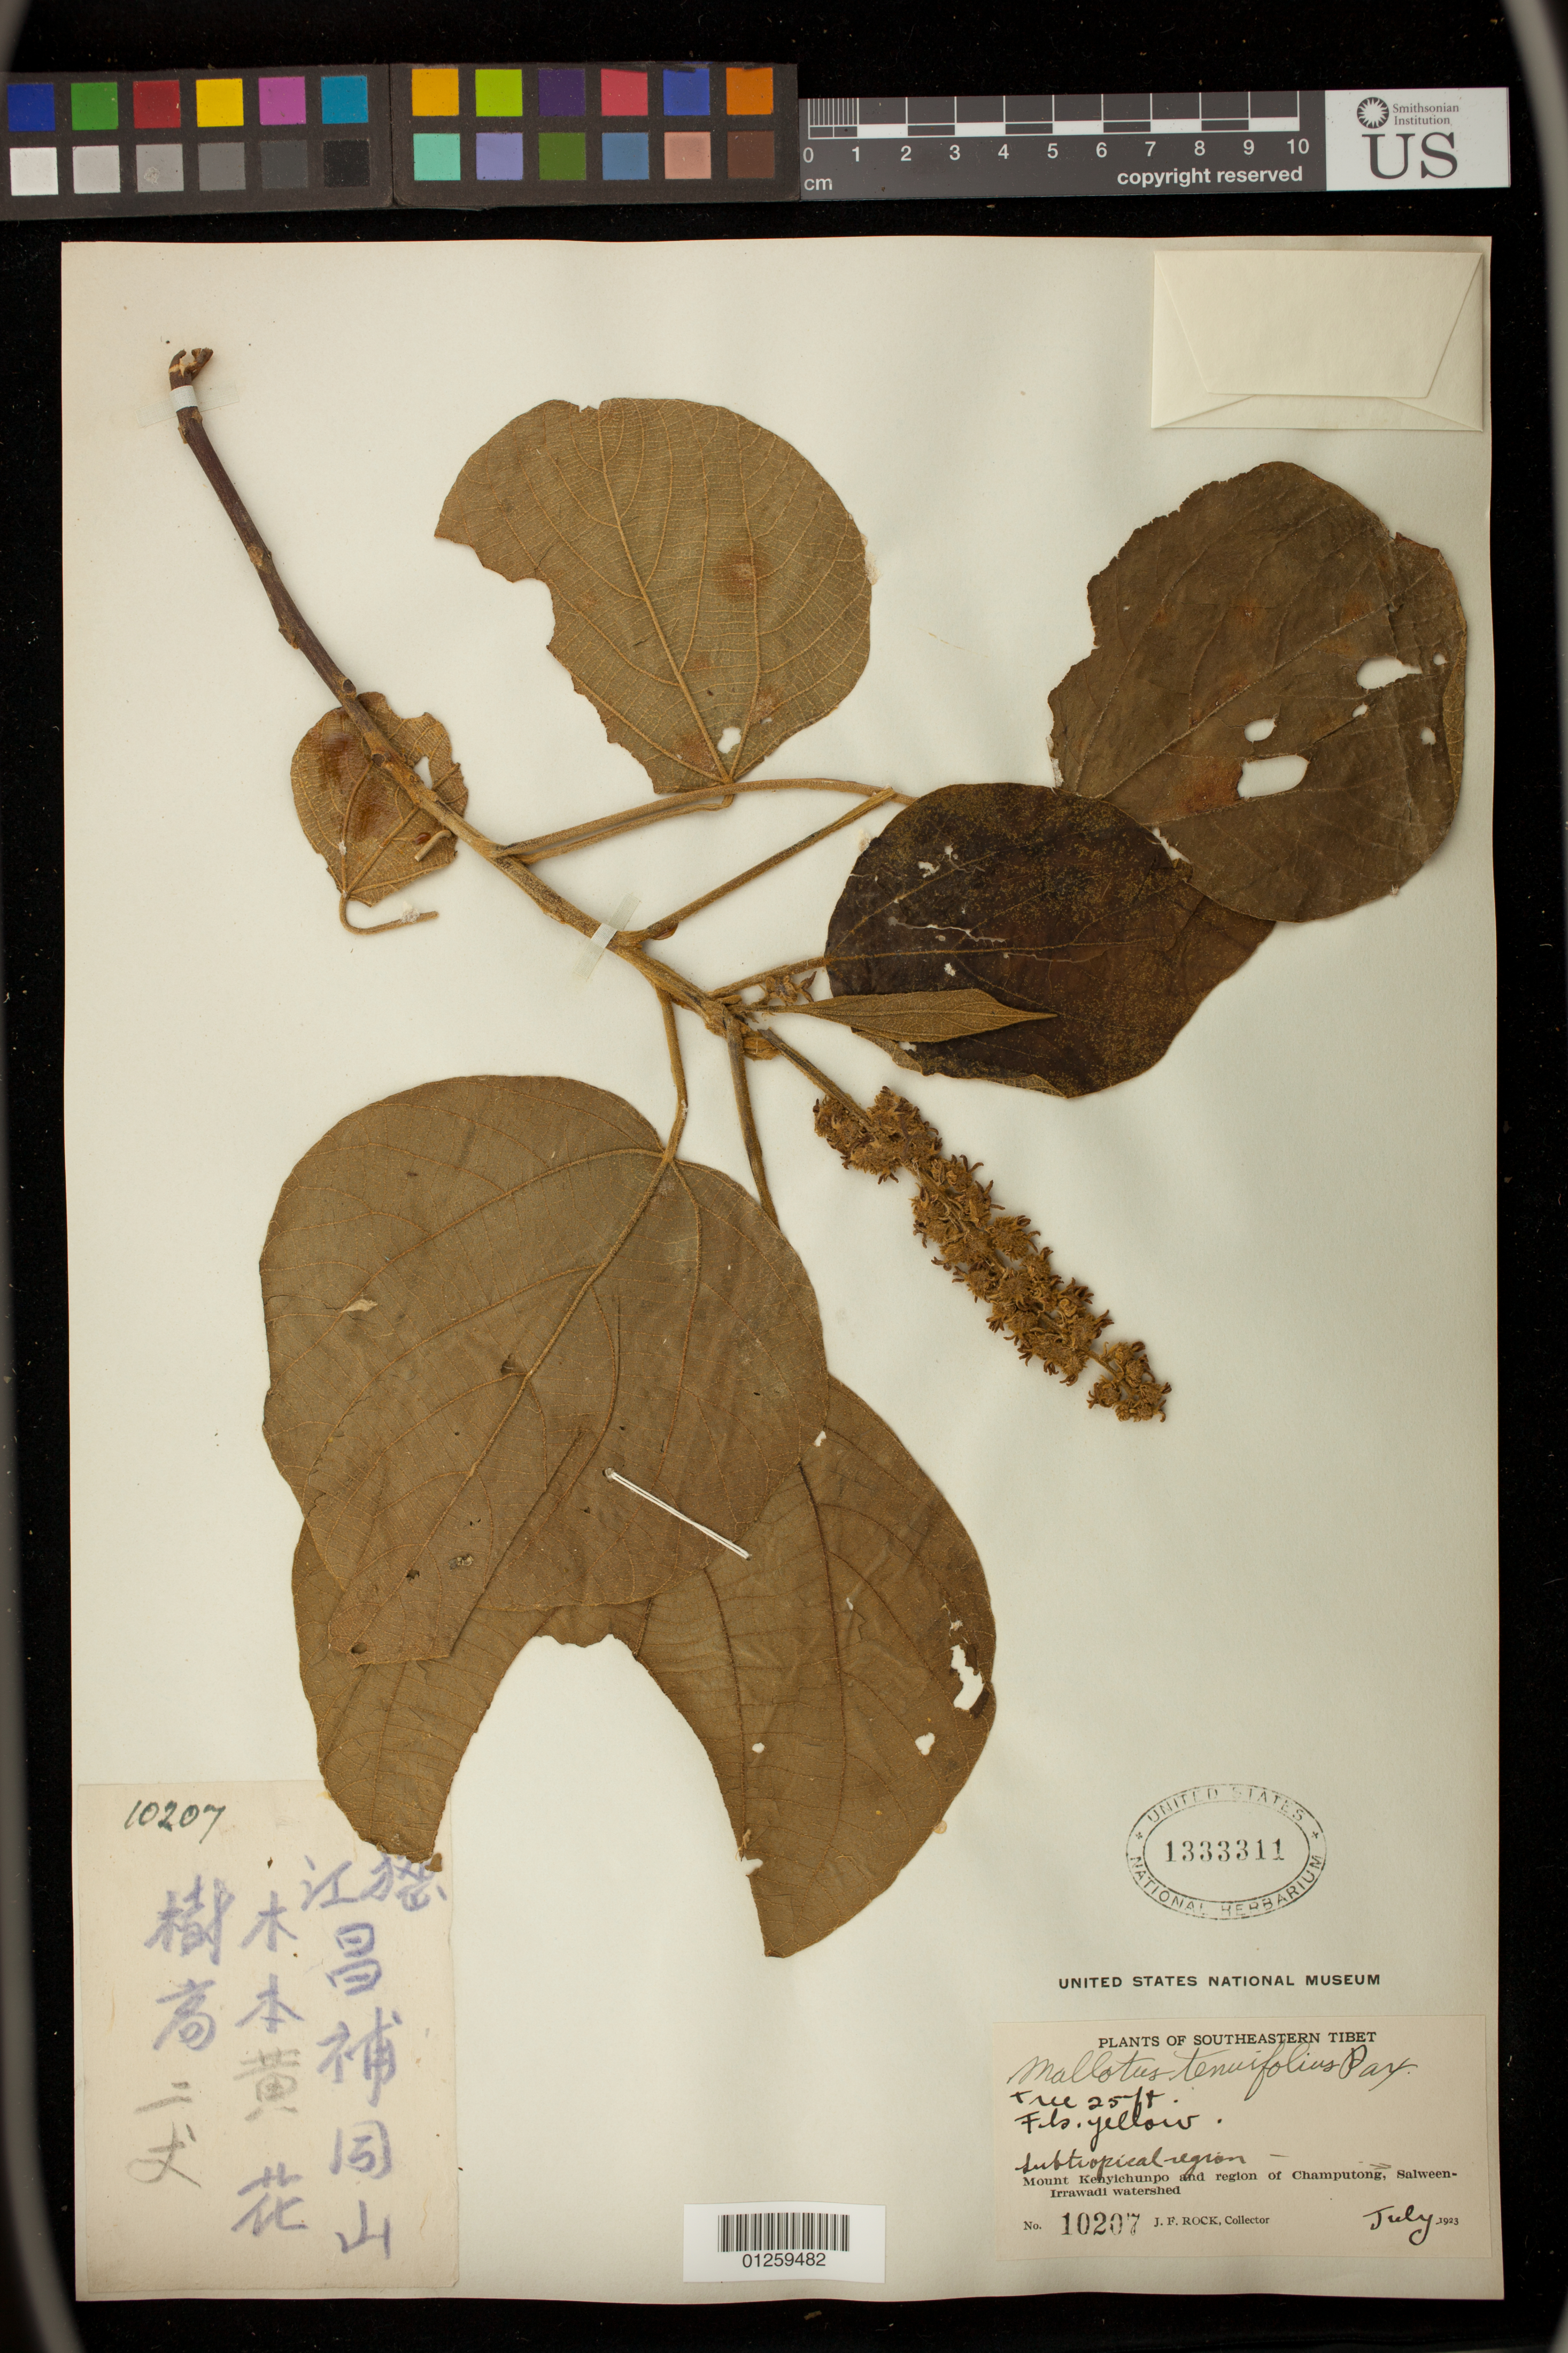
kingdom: Plantae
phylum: Tracheophyta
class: Magnoliopsida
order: Malpighiales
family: Euphorbiaceae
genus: Mallotus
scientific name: Mallotus tenuifolius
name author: Pax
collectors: J. F. Rock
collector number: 10207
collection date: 1927-07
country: China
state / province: Xizang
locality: Mount Kenyichunpo and region of Champutong, Salween-Irrawadi watershed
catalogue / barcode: US 1333311